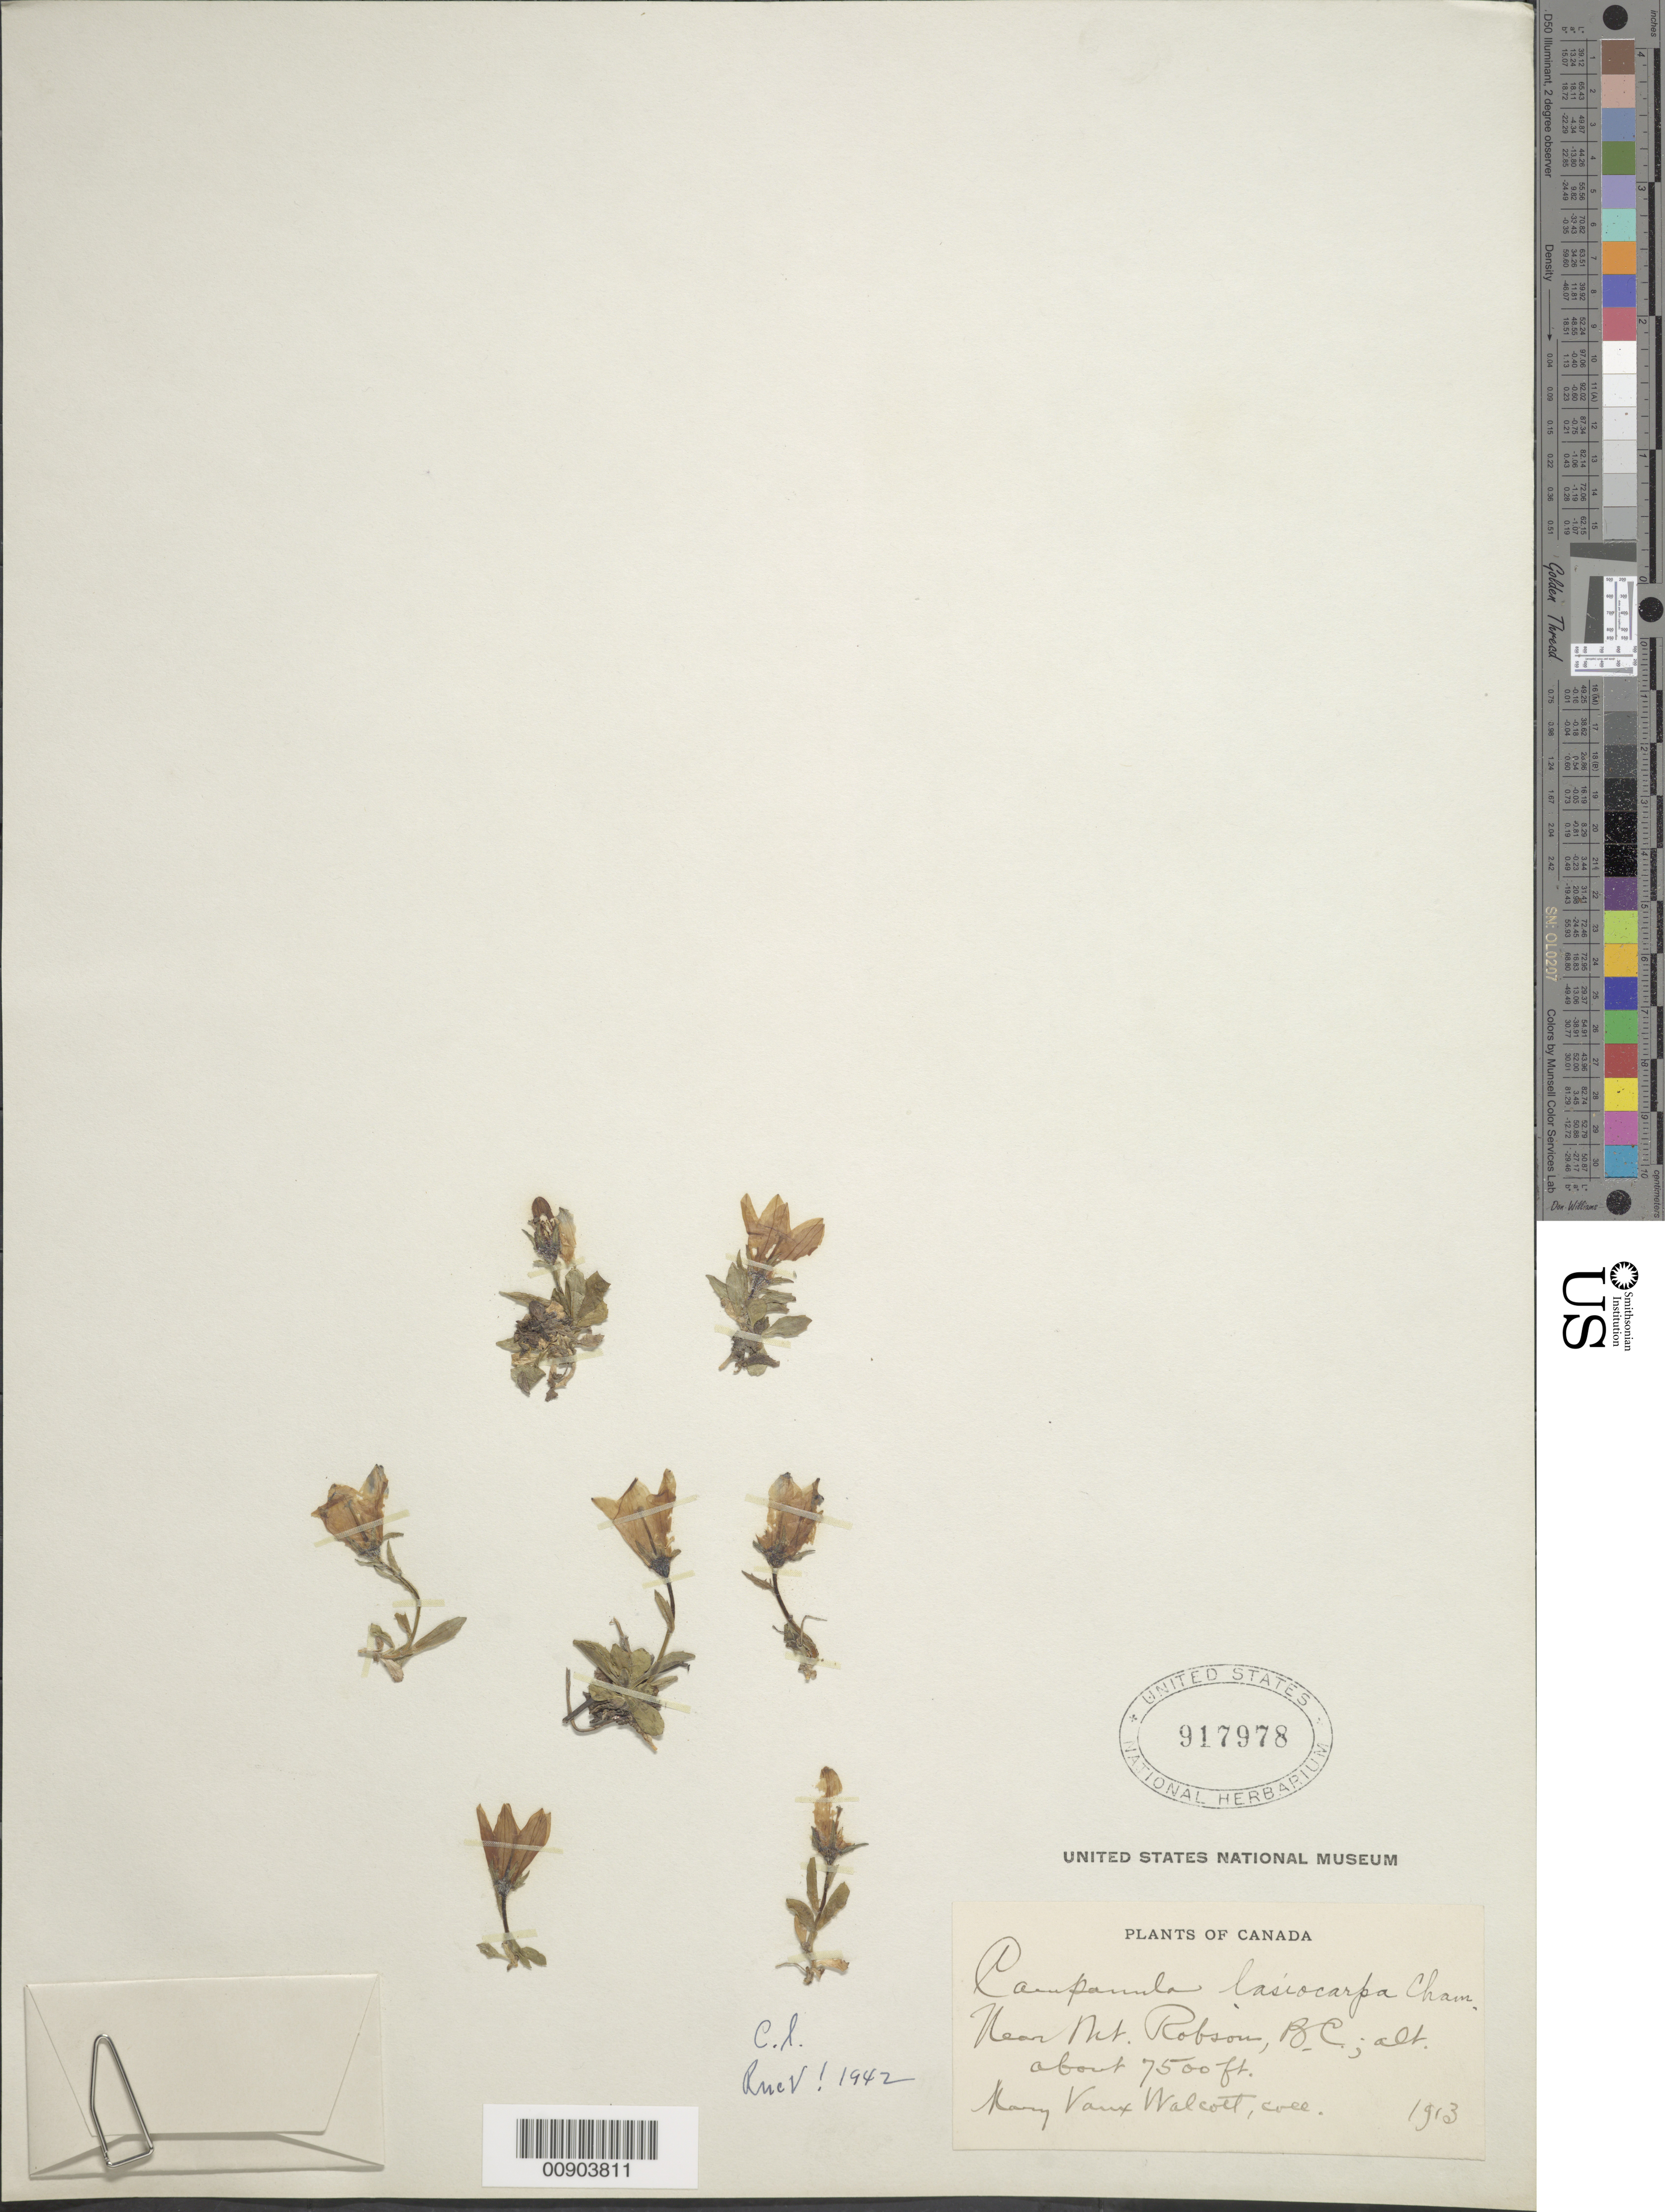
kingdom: Plantae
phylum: Tracheophyta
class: Magnoliopsida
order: Asterales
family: Campanulaceae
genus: Campanula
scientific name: Campanula lasiocarpa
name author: Cham.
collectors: M. Walcott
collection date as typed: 1913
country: Canada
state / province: British Columbia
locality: Near Mt. Robson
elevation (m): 2286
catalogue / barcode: US 917978